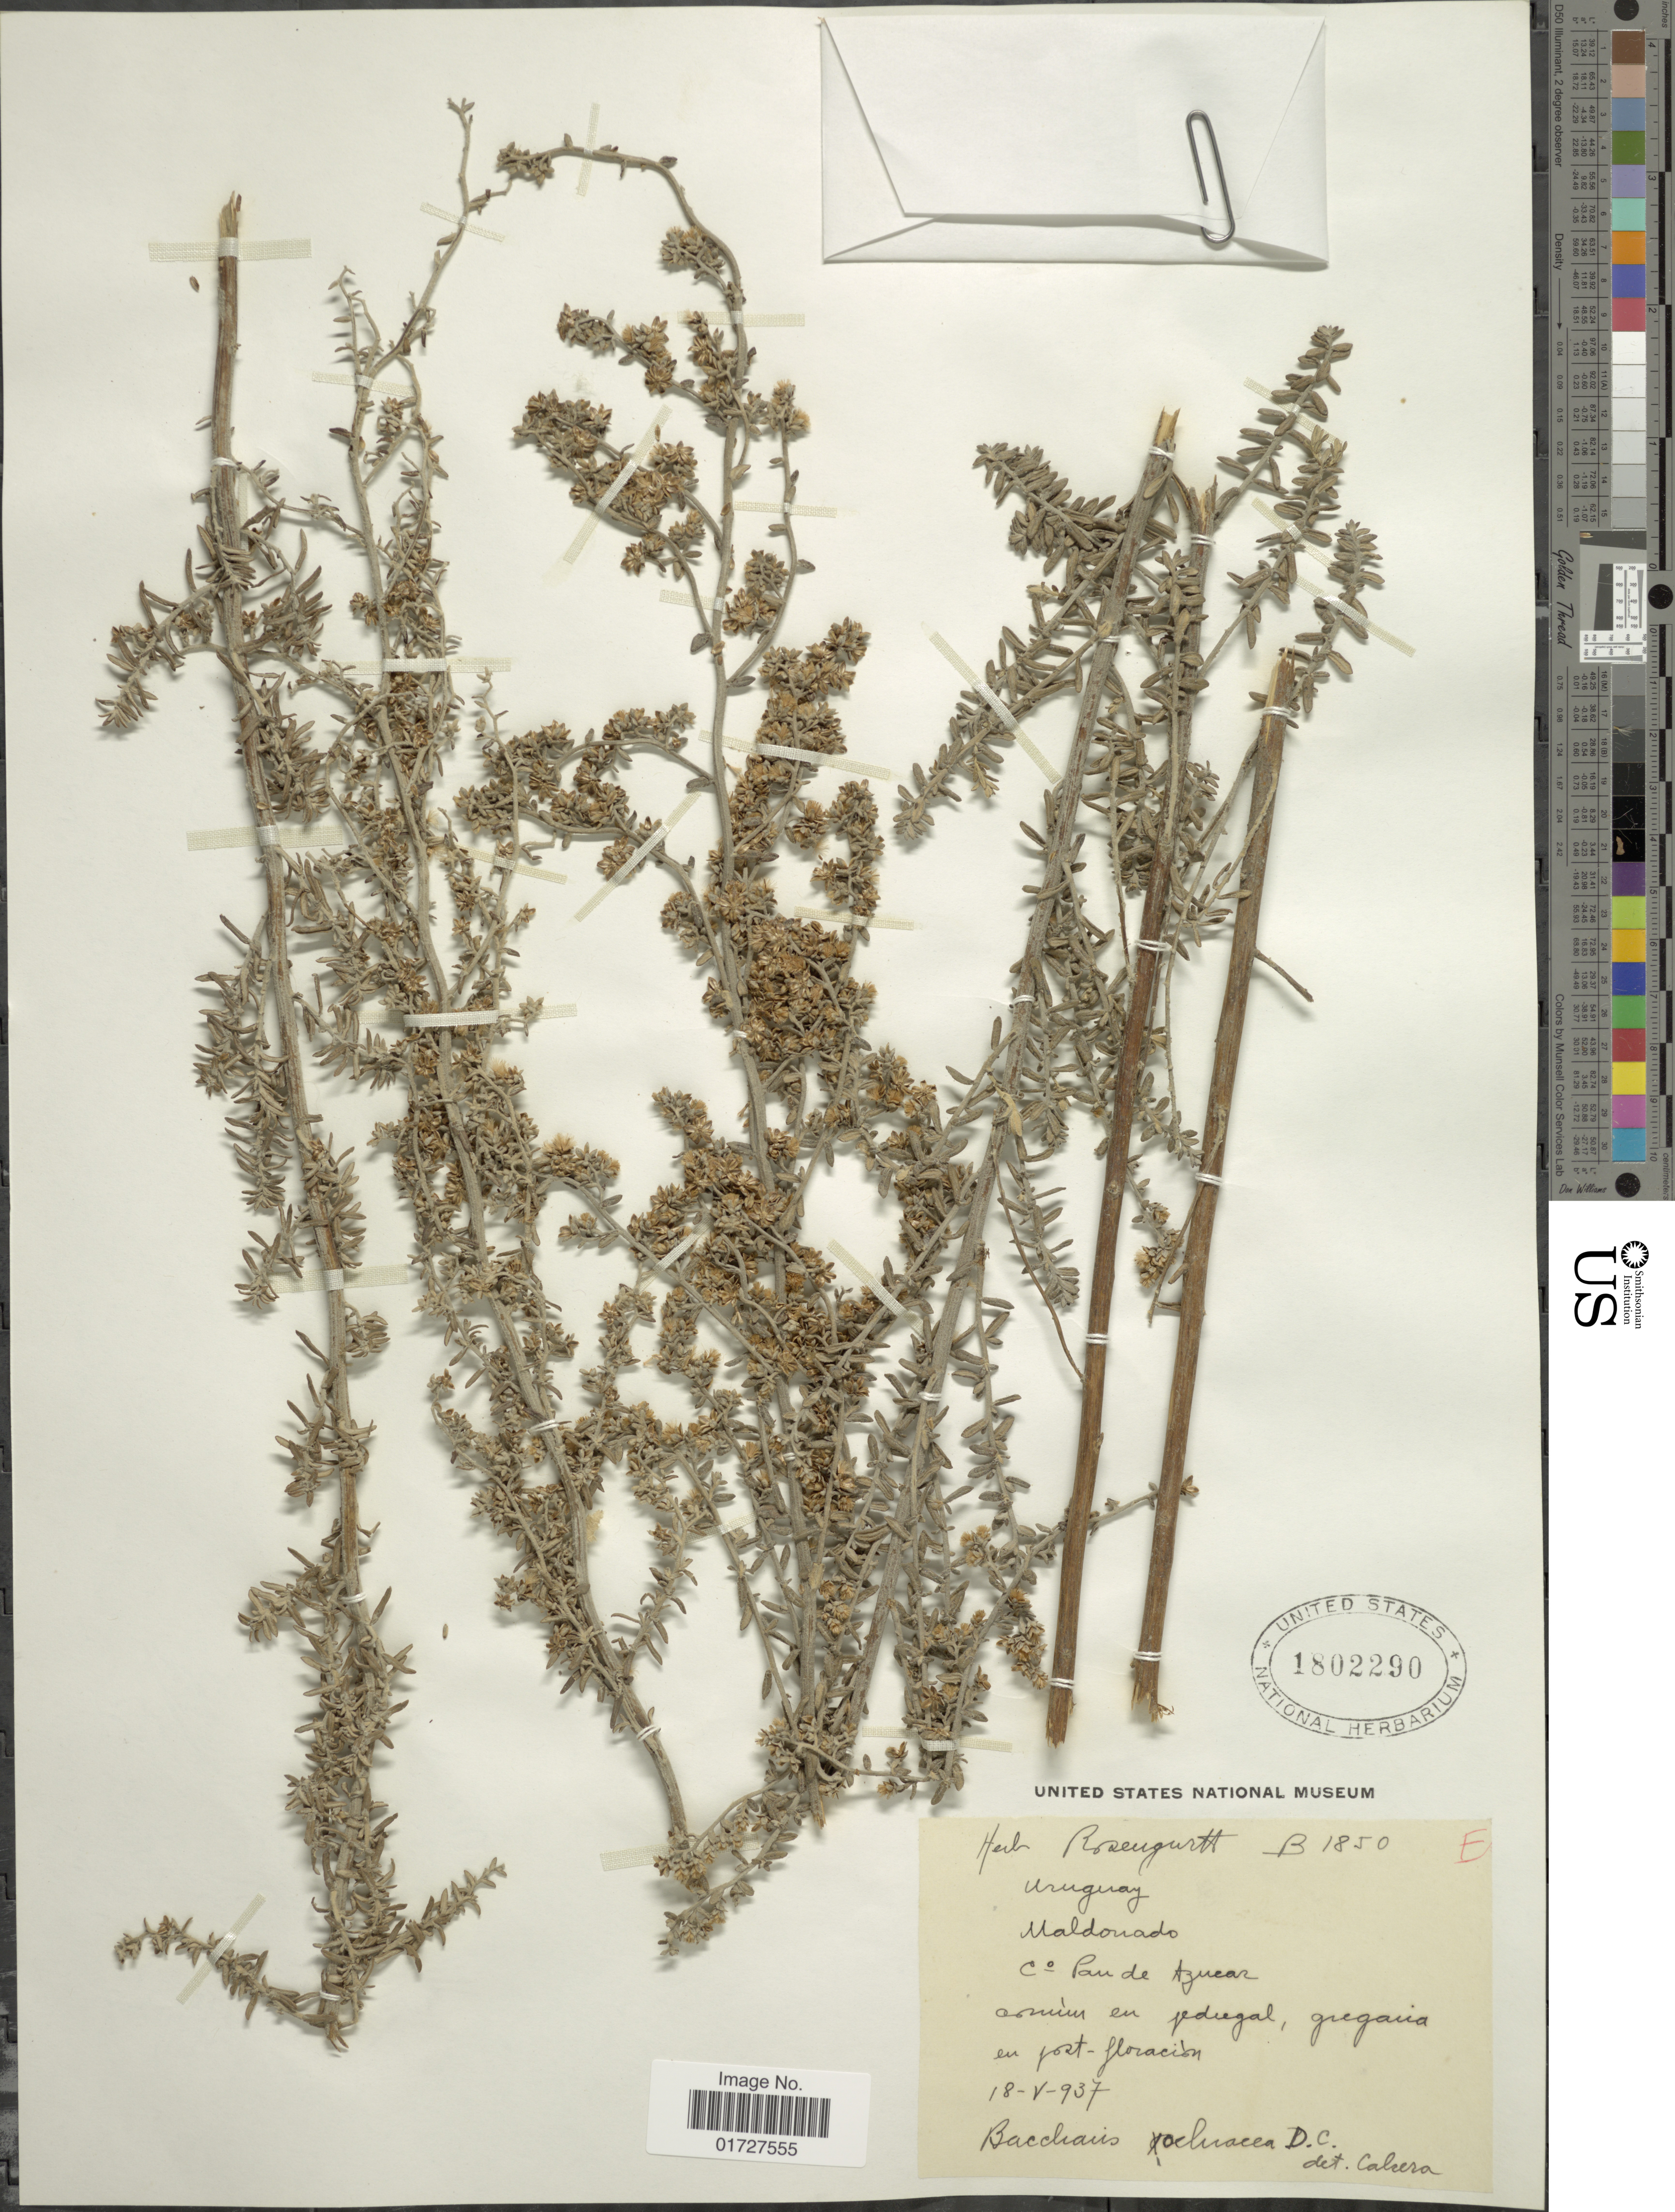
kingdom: Plantae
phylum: Tracheophyta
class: Magnoliopsida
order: Asterales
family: Asteraceae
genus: Baccharis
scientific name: Baccharis ochracea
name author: Spreng.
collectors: ex herb. Rosengurtt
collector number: B1850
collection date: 1937-05-18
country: Uruguay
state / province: Maldonado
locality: Cº Pan de Azucar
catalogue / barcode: US 1802290